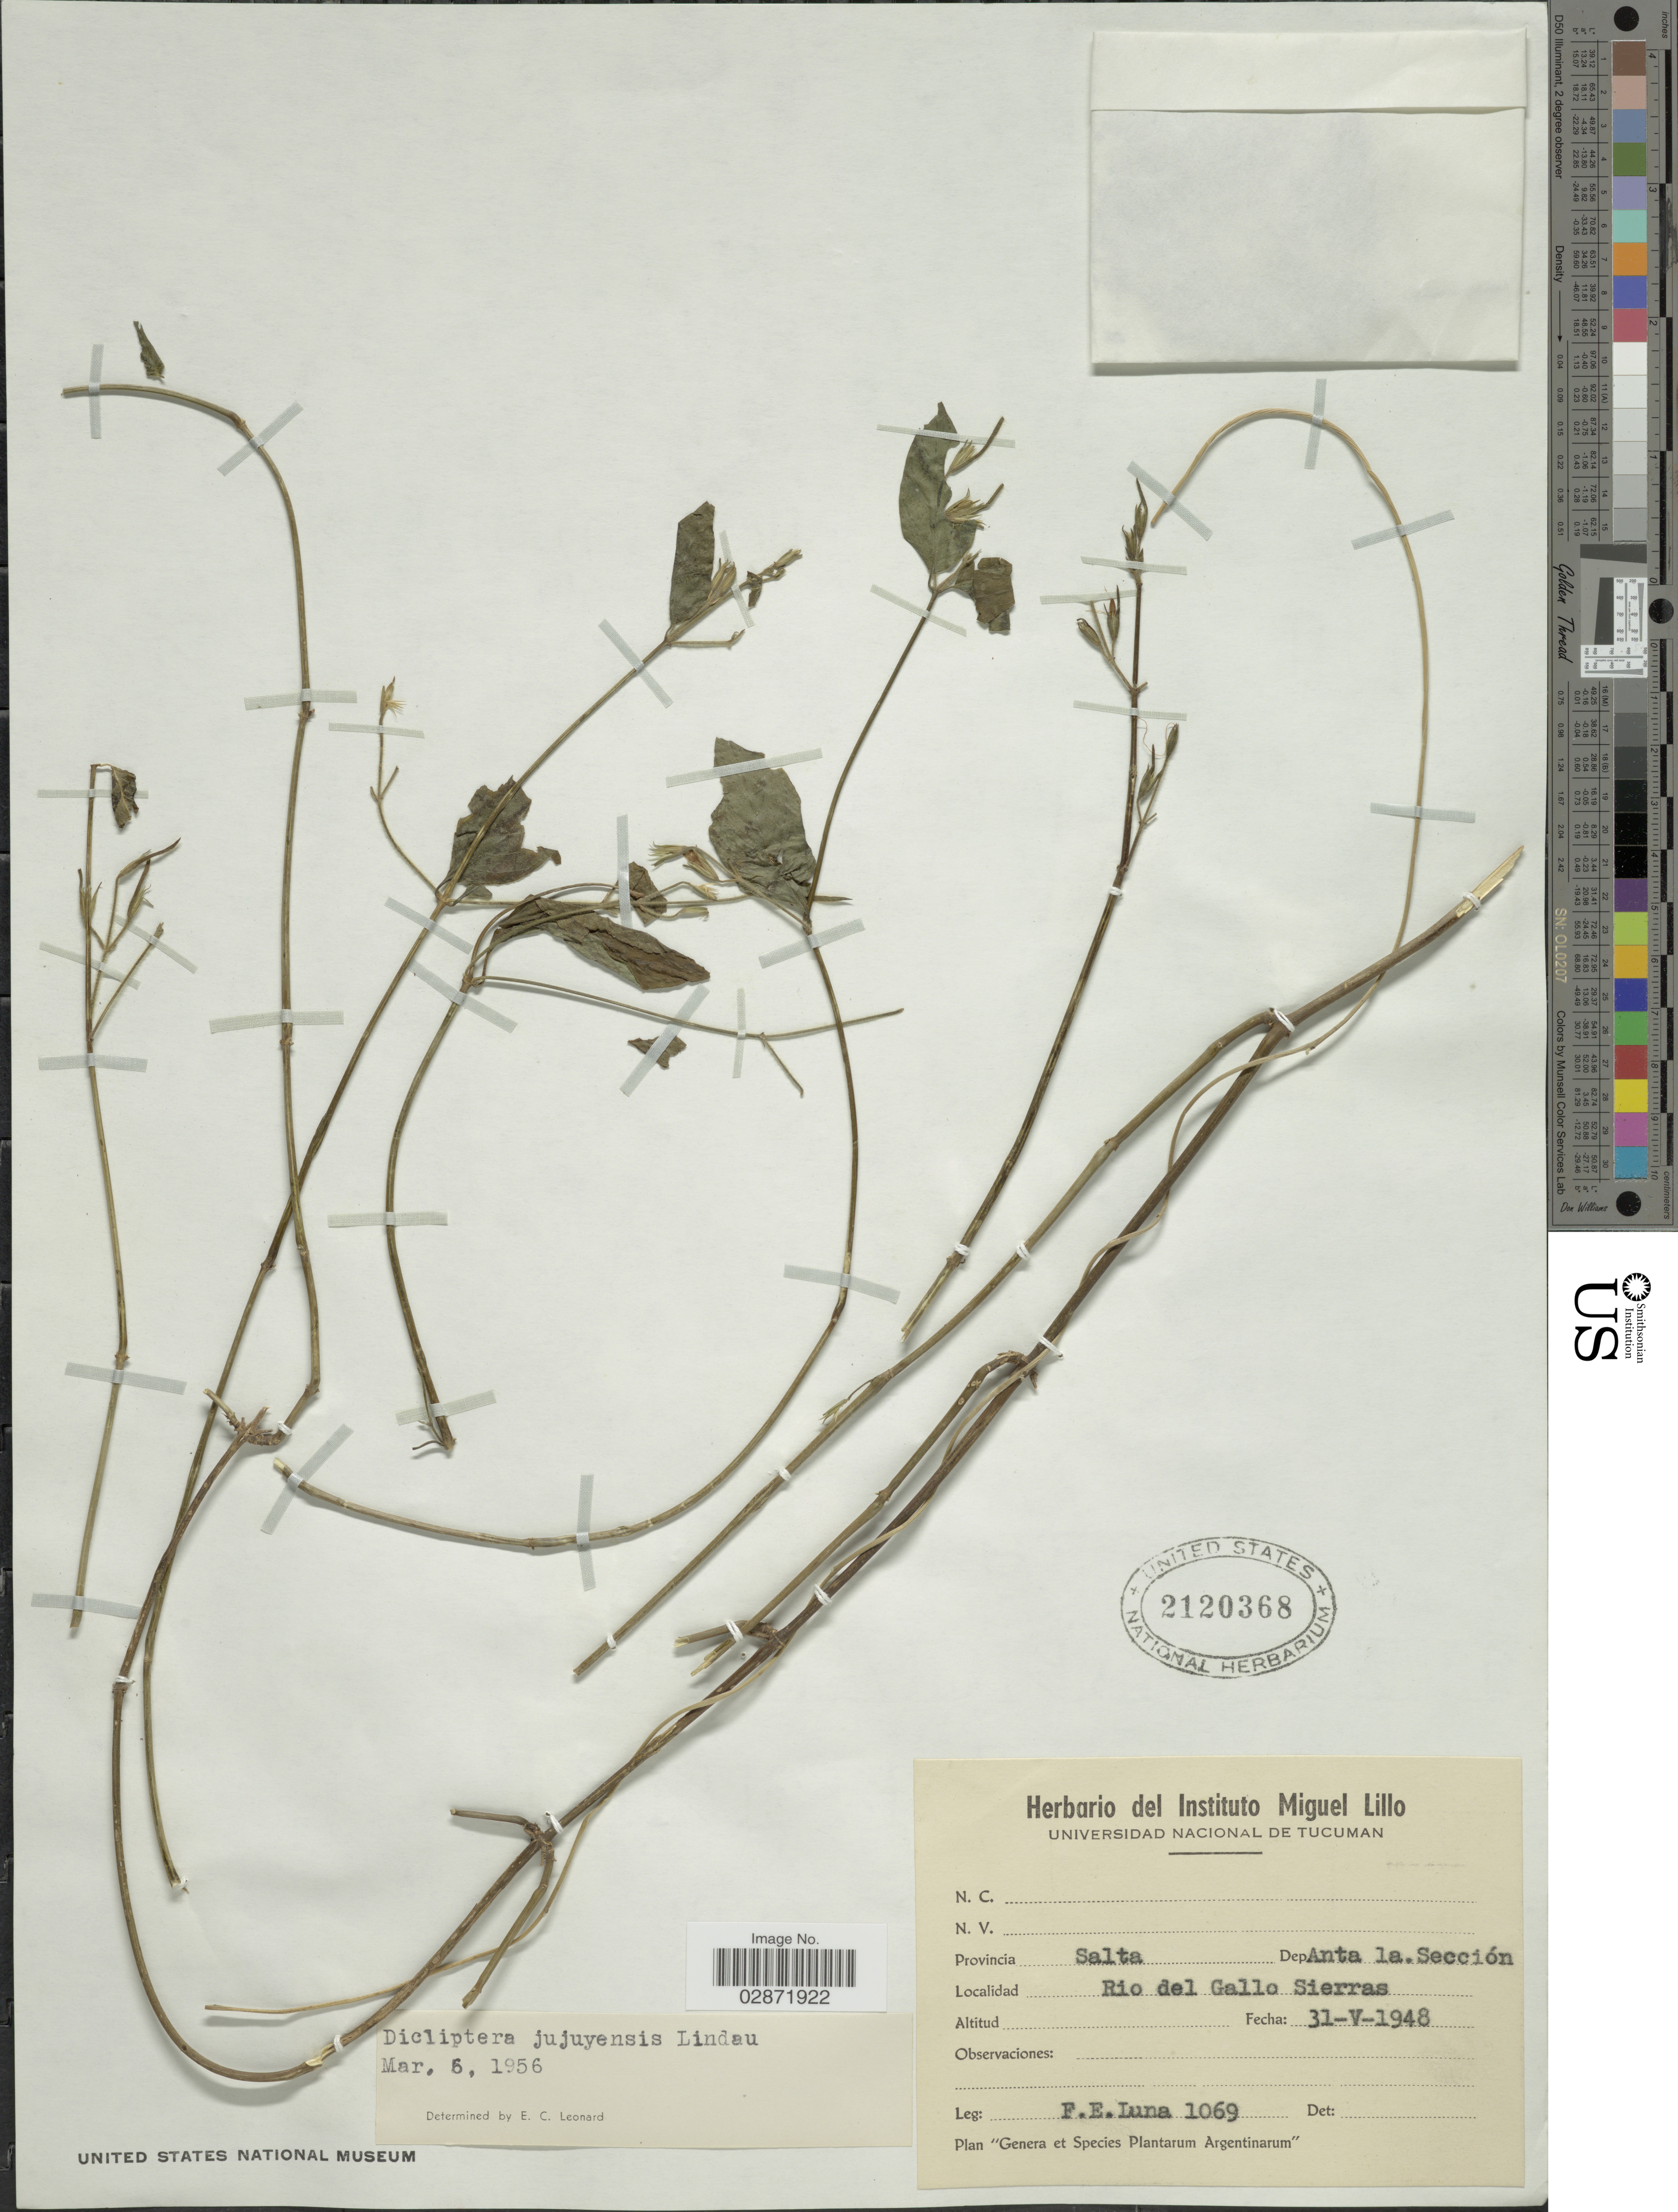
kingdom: Plantae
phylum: Tracheophyta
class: Magnoliopsida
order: Lamiales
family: Acanthaceae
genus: Dicliptera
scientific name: Dicliptera jujuyensis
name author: Lindau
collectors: F. E. Luna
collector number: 1069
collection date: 1948-05-31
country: Argentina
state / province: Salta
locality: Dep. Anta la. Secció, Rio del Gallo Sierras.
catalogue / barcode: US 2120368